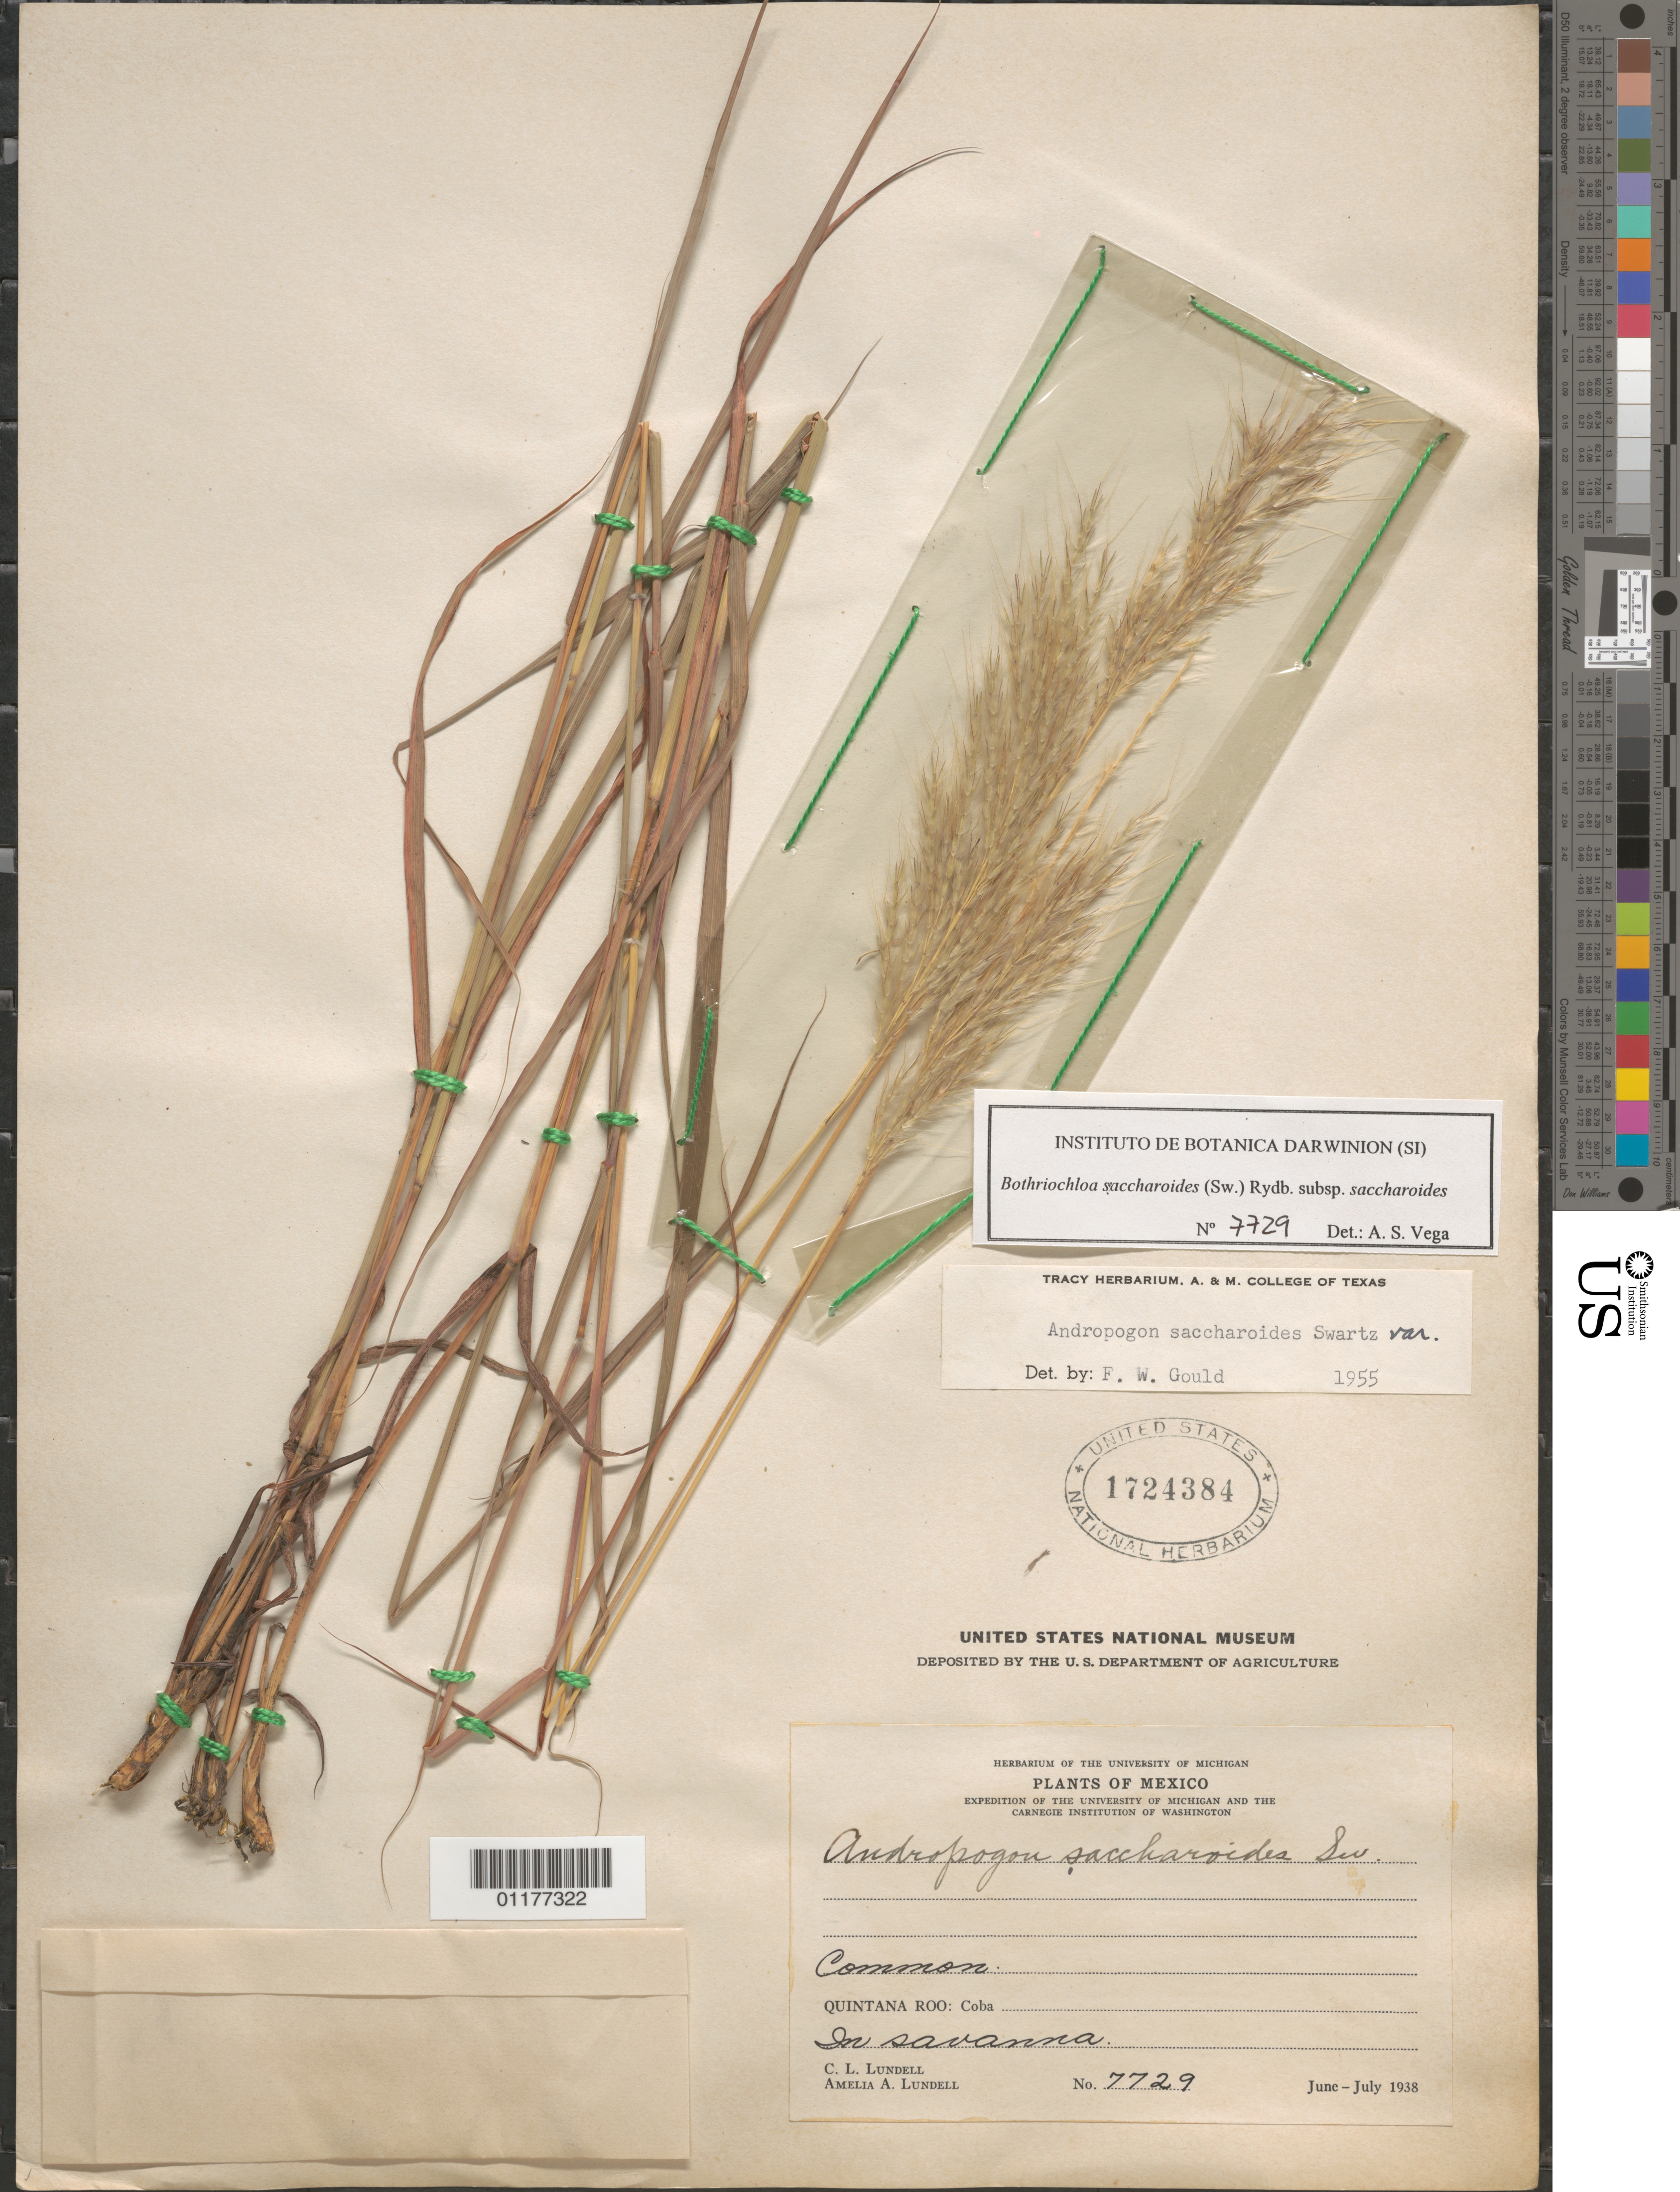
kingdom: Plantae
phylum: Tracheophyta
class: Liliopsida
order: Poales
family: Poaceae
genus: Bothriochloa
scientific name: Bothriochloa saccharoides subsp. saccharoides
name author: (Sw.) Rydb.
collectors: C. L. Lundell & A. A. Lundell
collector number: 7729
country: Mexico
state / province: Quintana Roo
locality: Coba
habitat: In savanna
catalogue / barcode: US 1724384